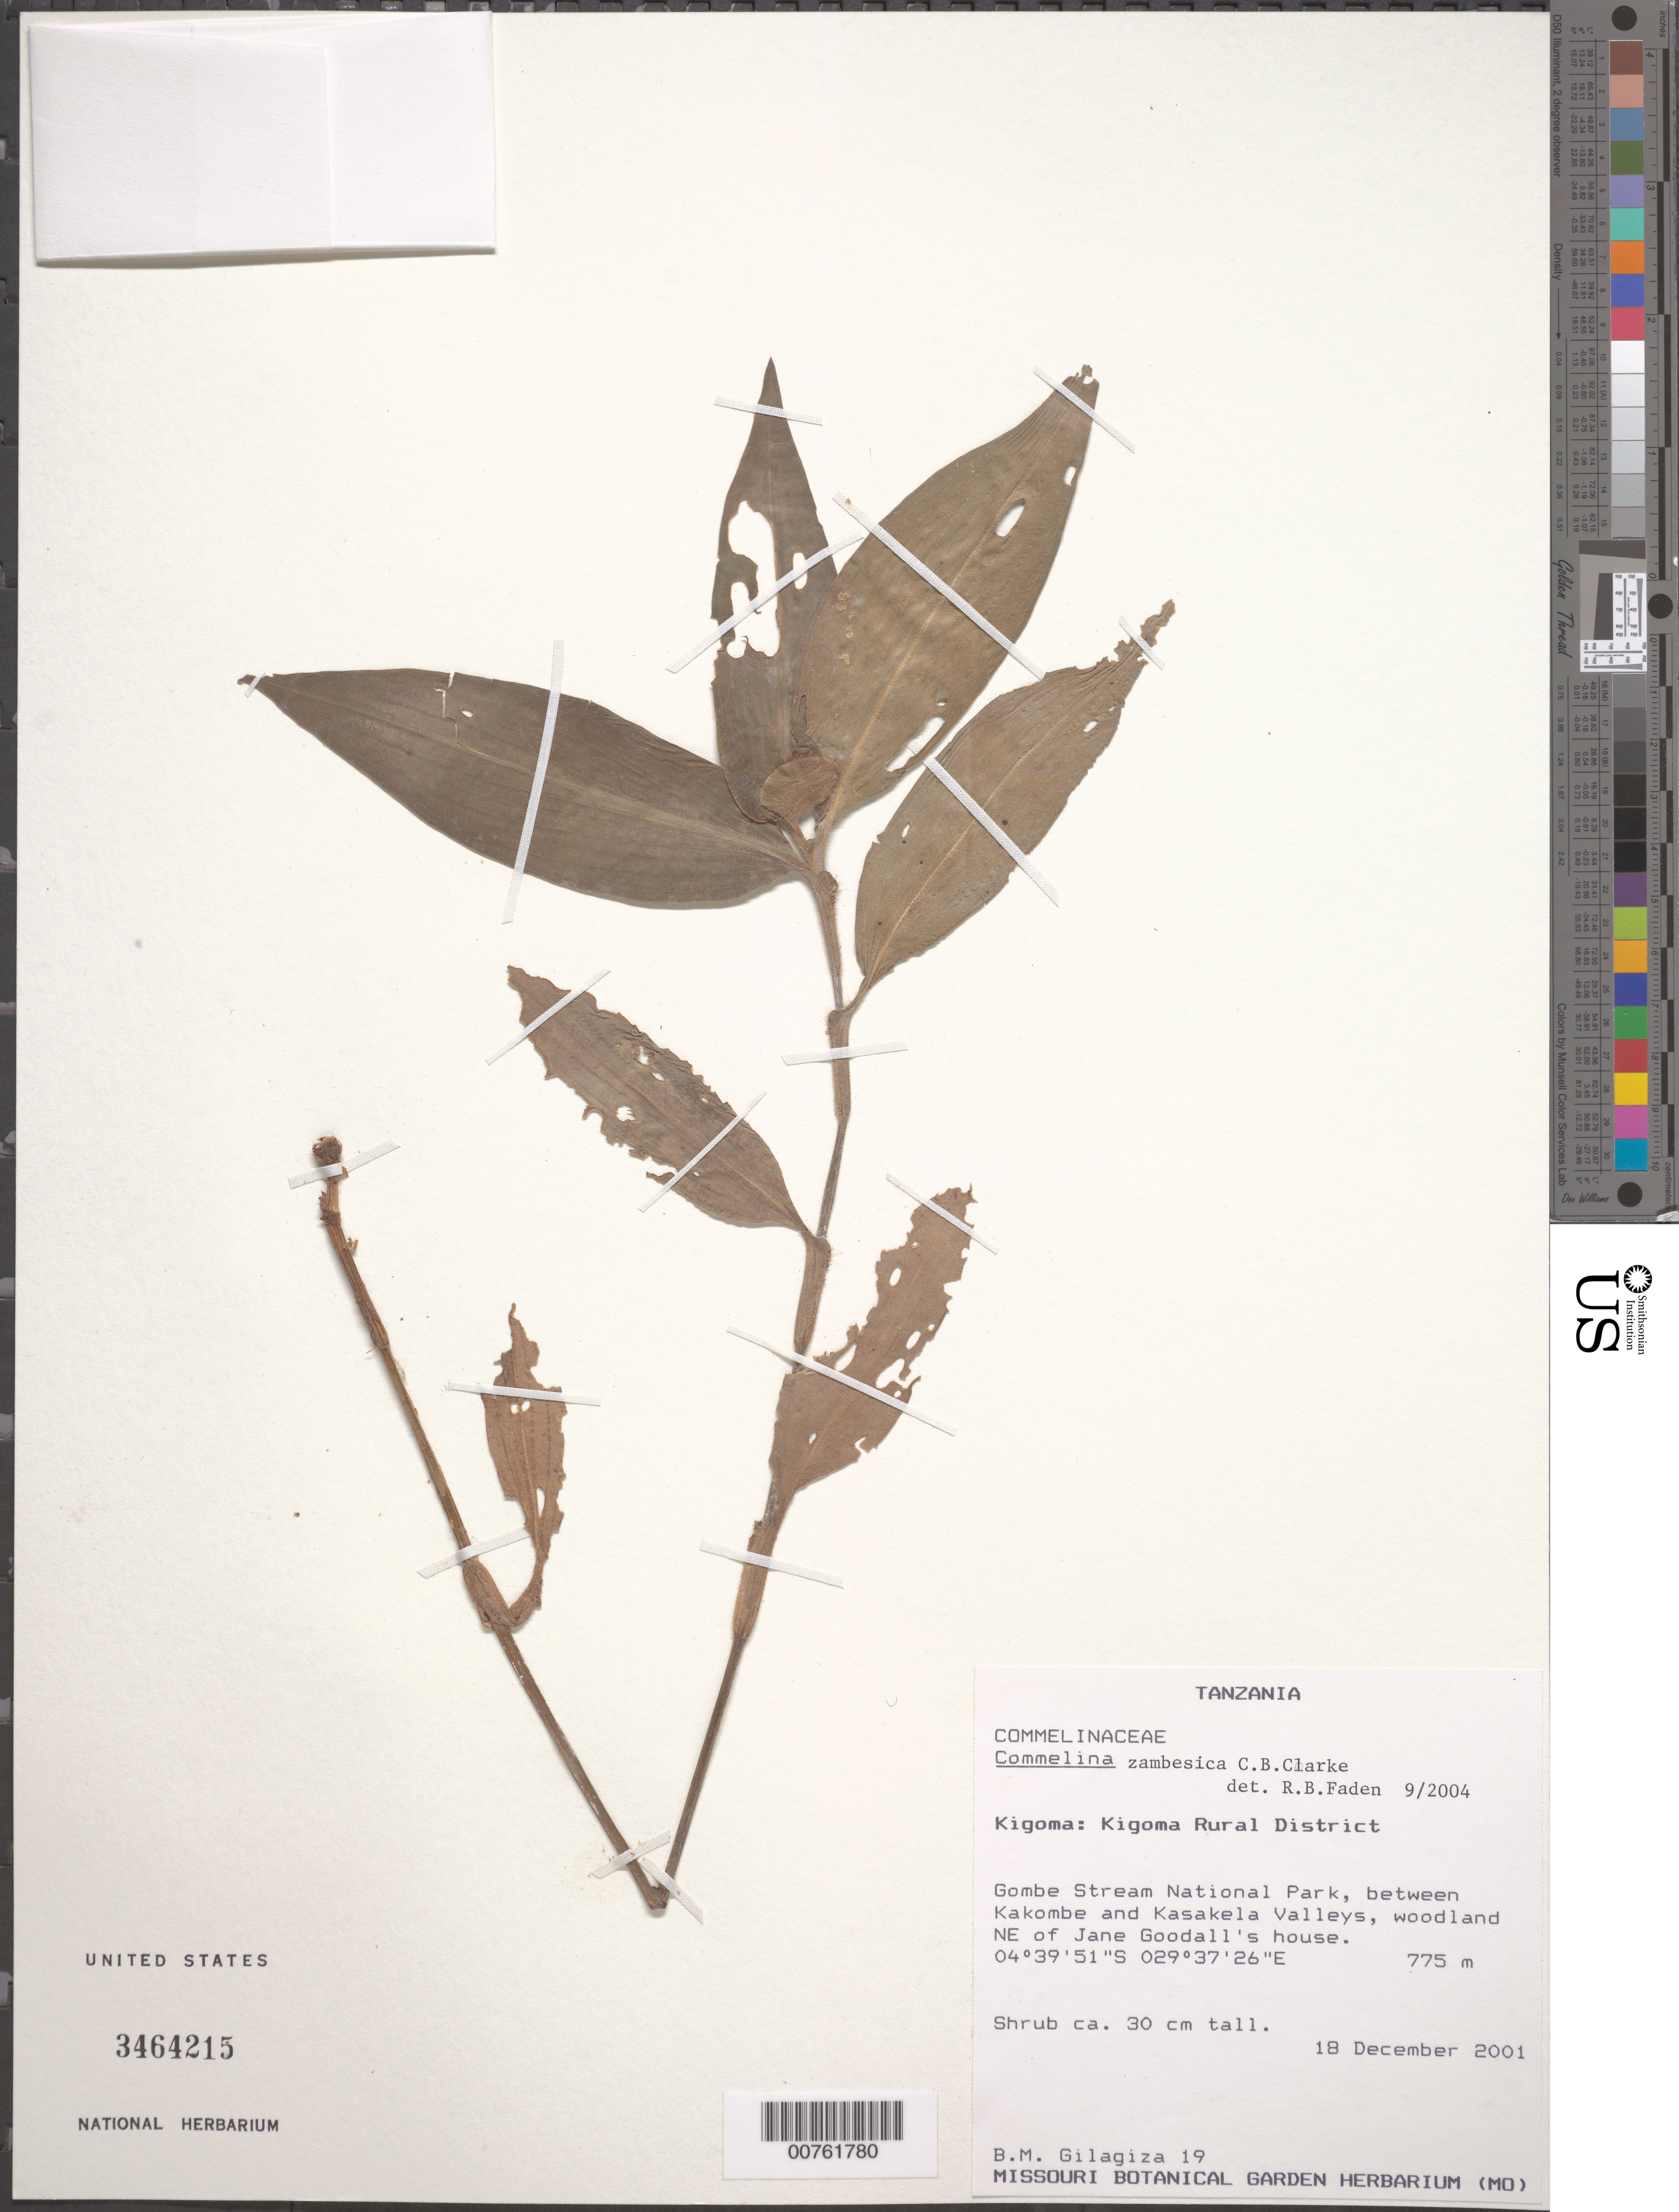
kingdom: Plantae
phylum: Tracheophyta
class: Liliopsida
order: Commelinales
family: Commelinaceae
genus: Commelina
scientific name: Commelina zambesica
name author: C.B. Clarke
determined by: Faden, Robert B., (US), Smithsonian Institution - National Museum of Natural History (UNITED STATES)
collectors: B. Gilagiza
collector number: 19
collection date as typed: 18 Dec 2001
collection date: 2001-12-18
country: Tanzania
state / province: Kigoma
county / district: Kigoma Rural District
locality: Gombe Stream National Park, between Kakombe and Kasakela Valleys, woodland NE of Jane Goodall's house.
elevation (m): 775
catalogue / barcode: US 3464215